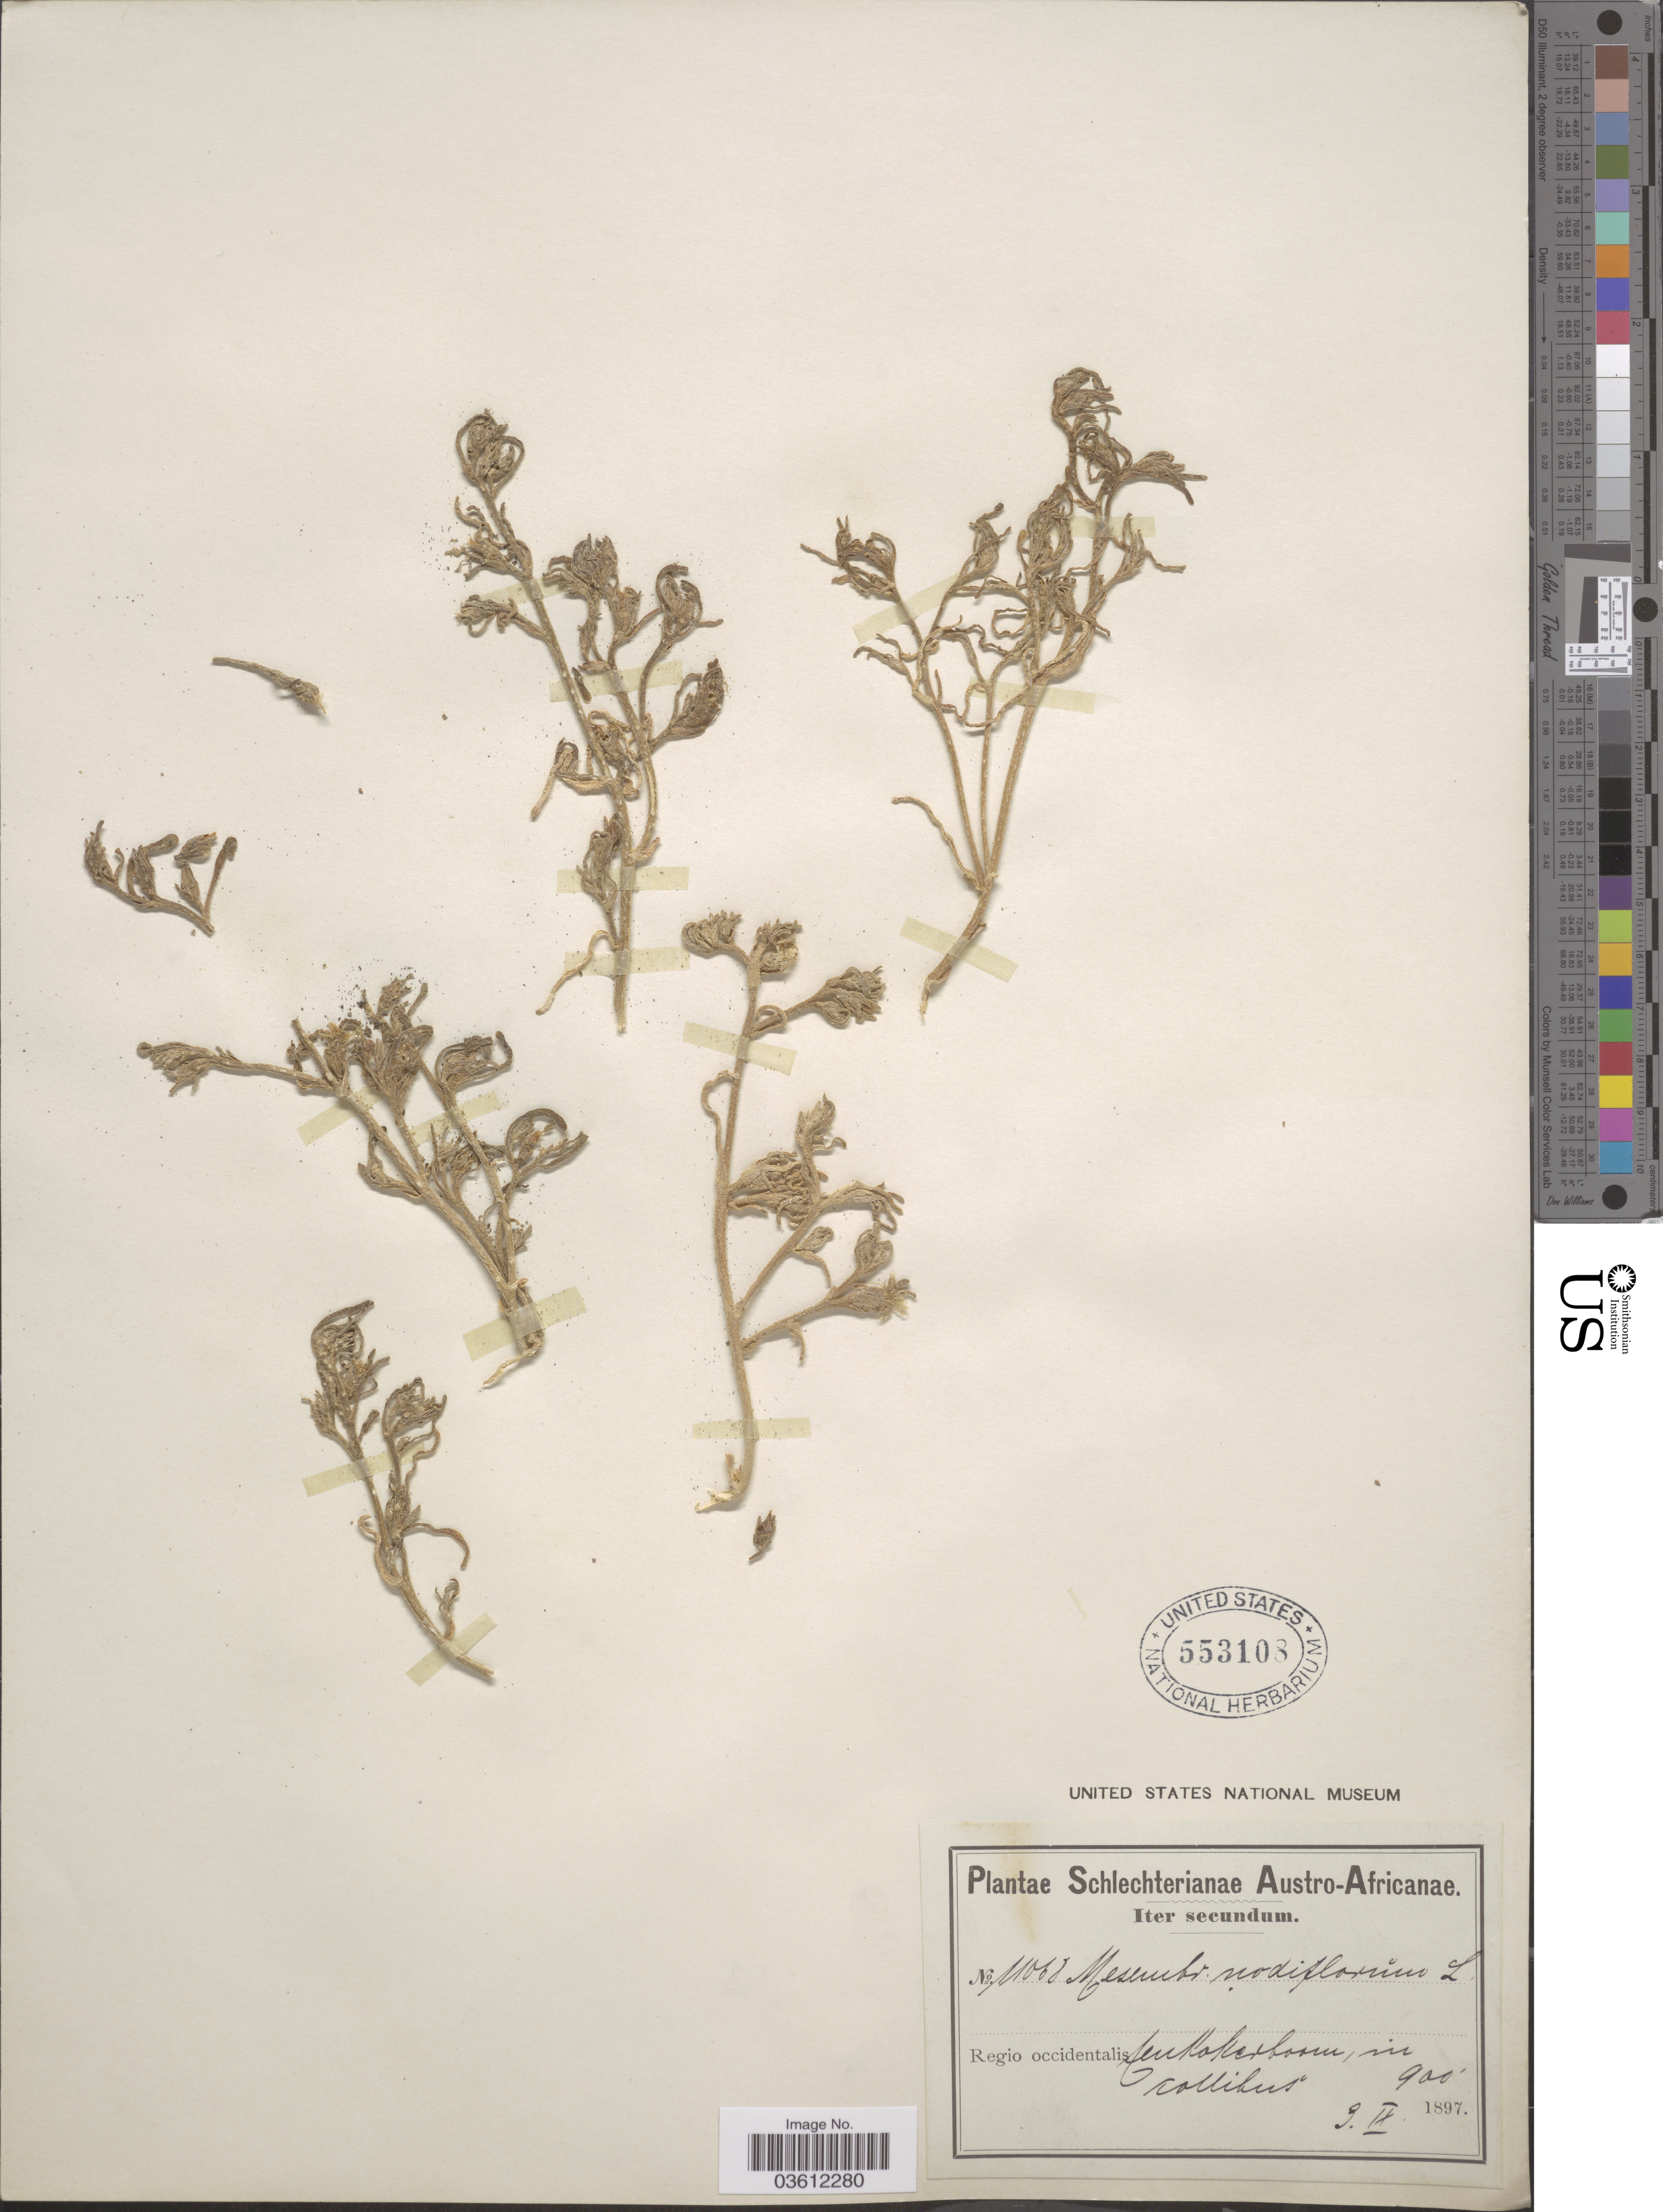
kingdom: Plantae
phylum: Tracheophyta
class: Magnoliopsida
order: Caryophyllales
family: Aizoaceae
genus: Mesembryanthemum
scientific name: Mesembryanthemum nodiflorum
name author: L.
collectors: Schlechter, --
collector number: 11068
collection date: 1897-09-03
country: South Africa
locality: Austro-Africanae. Regio occidentalis Eenkokerboom, in collibus.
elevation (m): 274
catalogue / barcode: US 553108